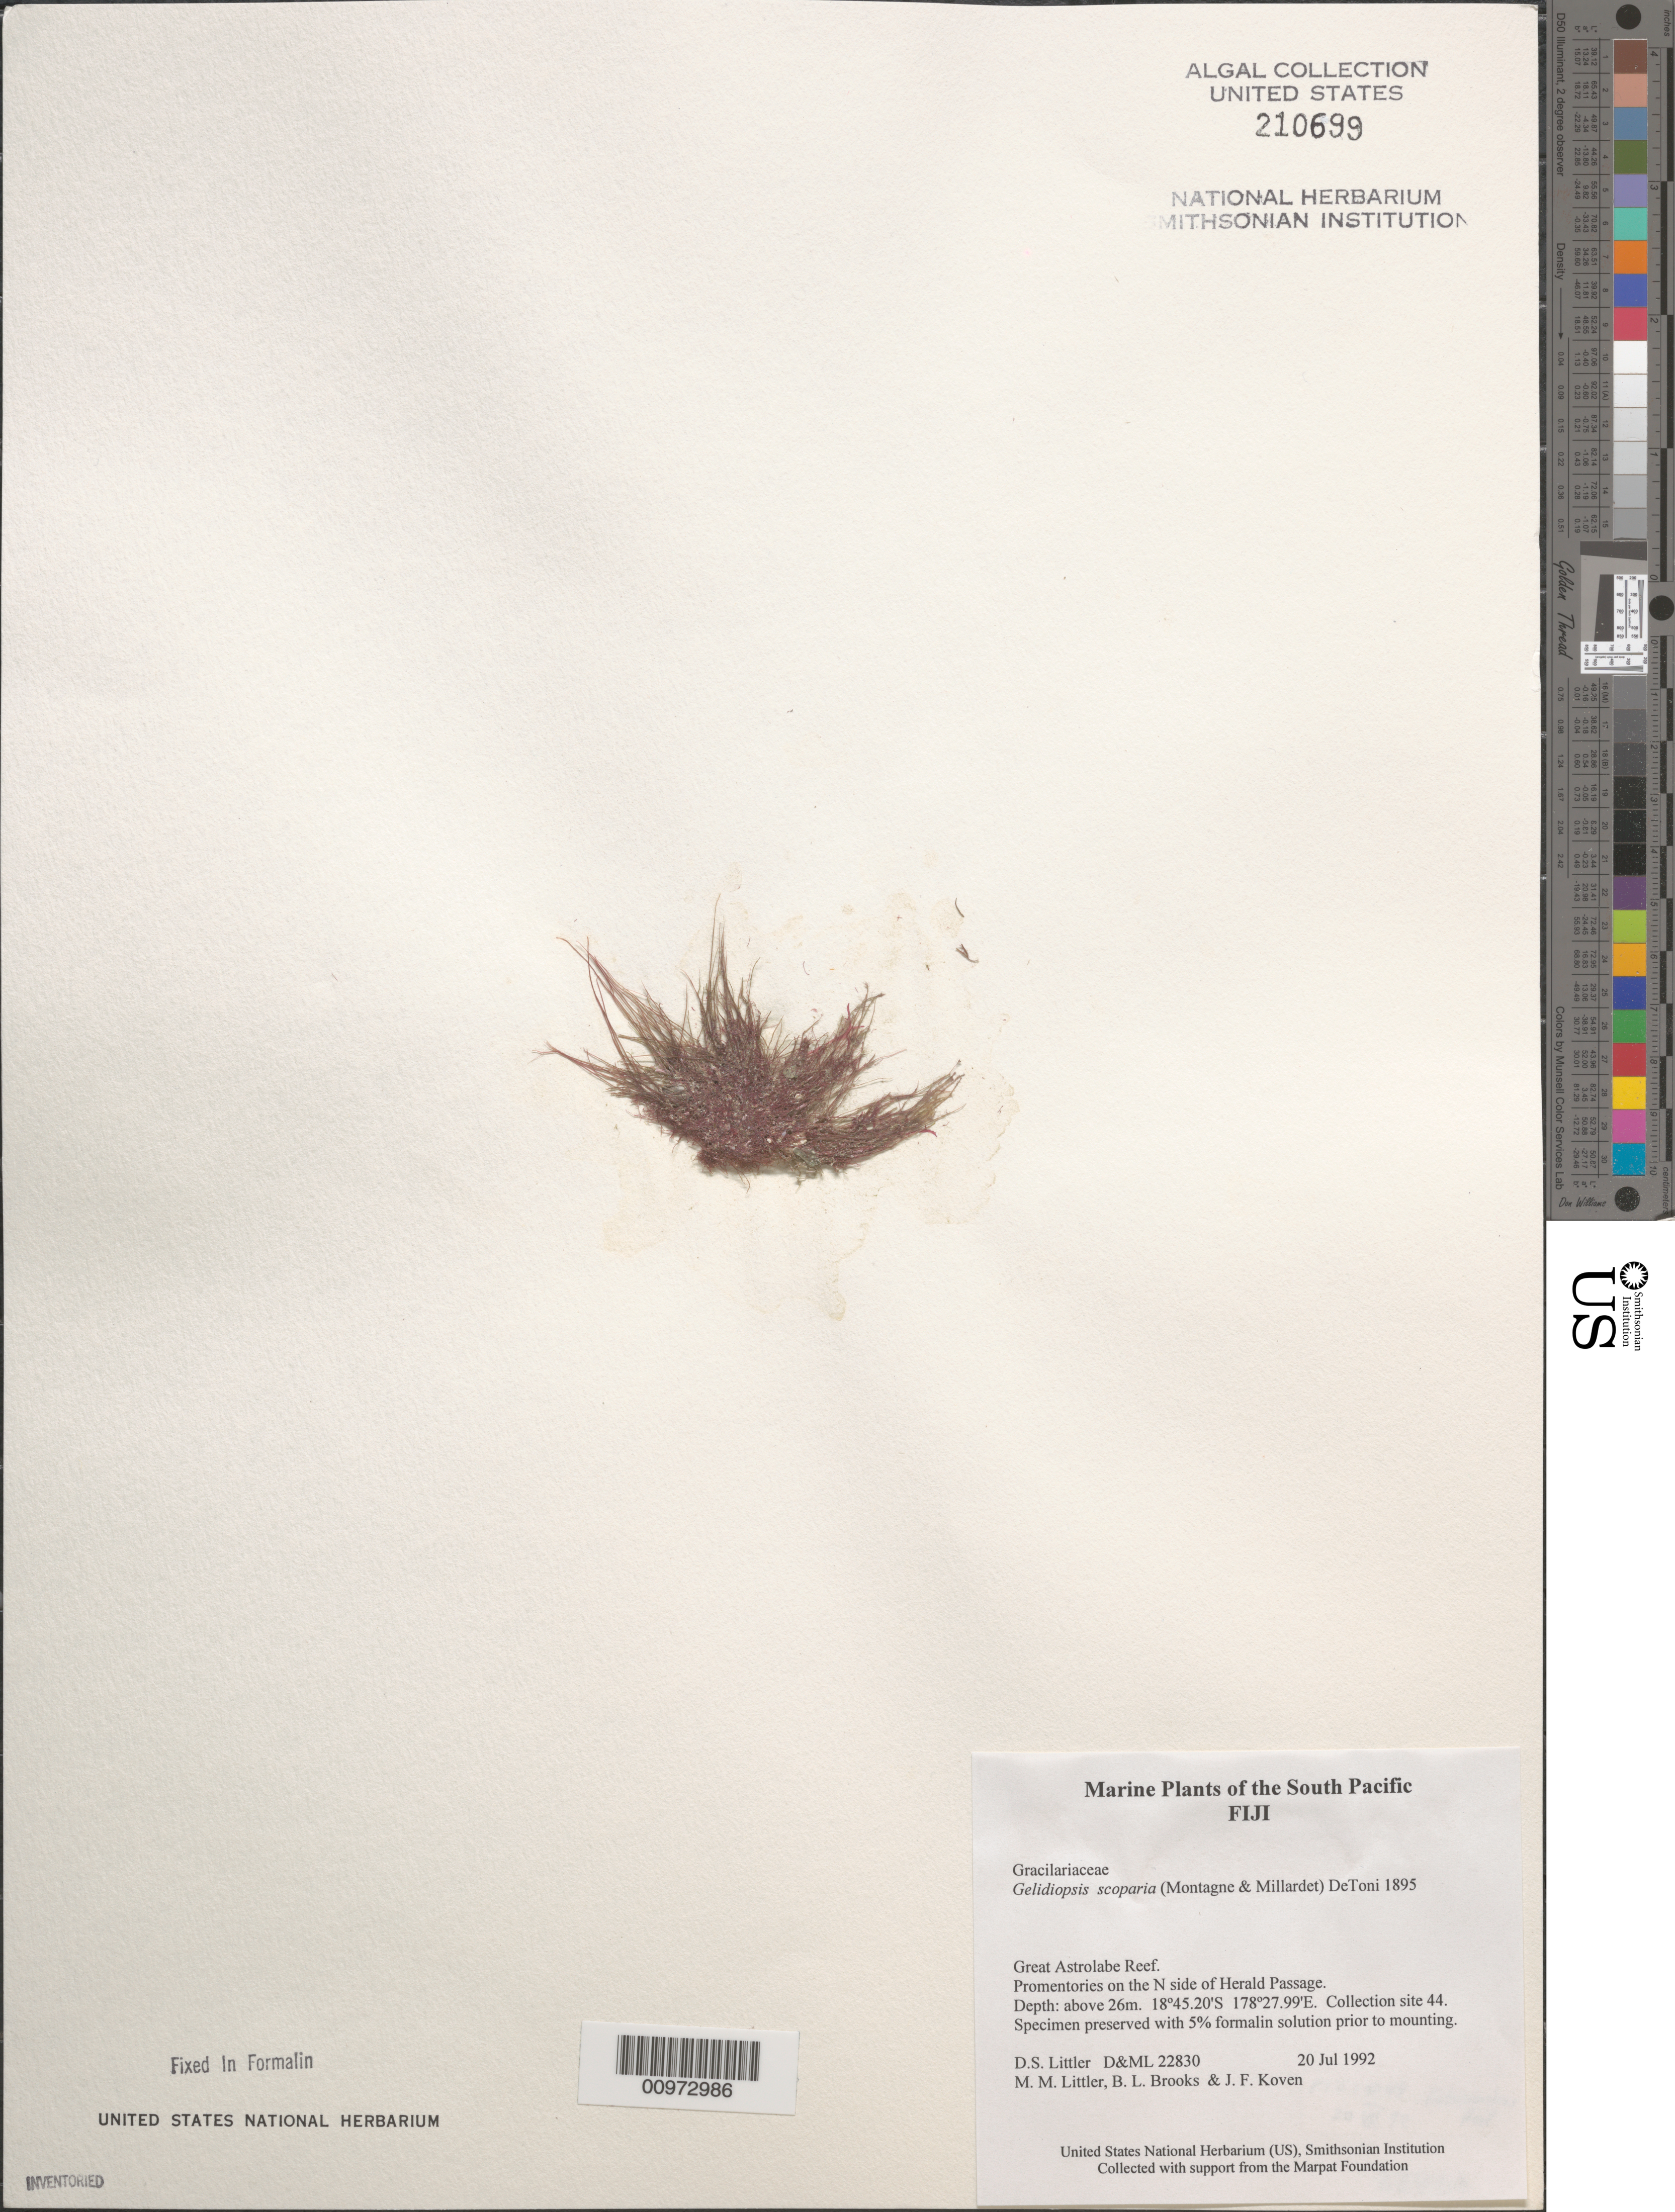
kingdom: Plantae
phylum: Rhodophyta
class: Florideophyceae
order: Rhodymeniales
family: Lomentariaceae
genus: Ceratodictyon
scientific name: Ceratodictyon scoparium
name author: (Mont. & Millardet) R.E. Norris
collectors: D. S. Littler, M. M. Littler, B. Brooks & J. Koven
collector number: D&ML 22830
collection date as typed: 20 Jul 1992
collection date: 1992-07-20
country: Fiji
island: Great Astrolabe Reef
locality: Great Astrolabe Reef, promentories on north side of Herald Passage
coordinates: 18 45.20'S, 178 27.99'E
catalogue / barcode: US 210699